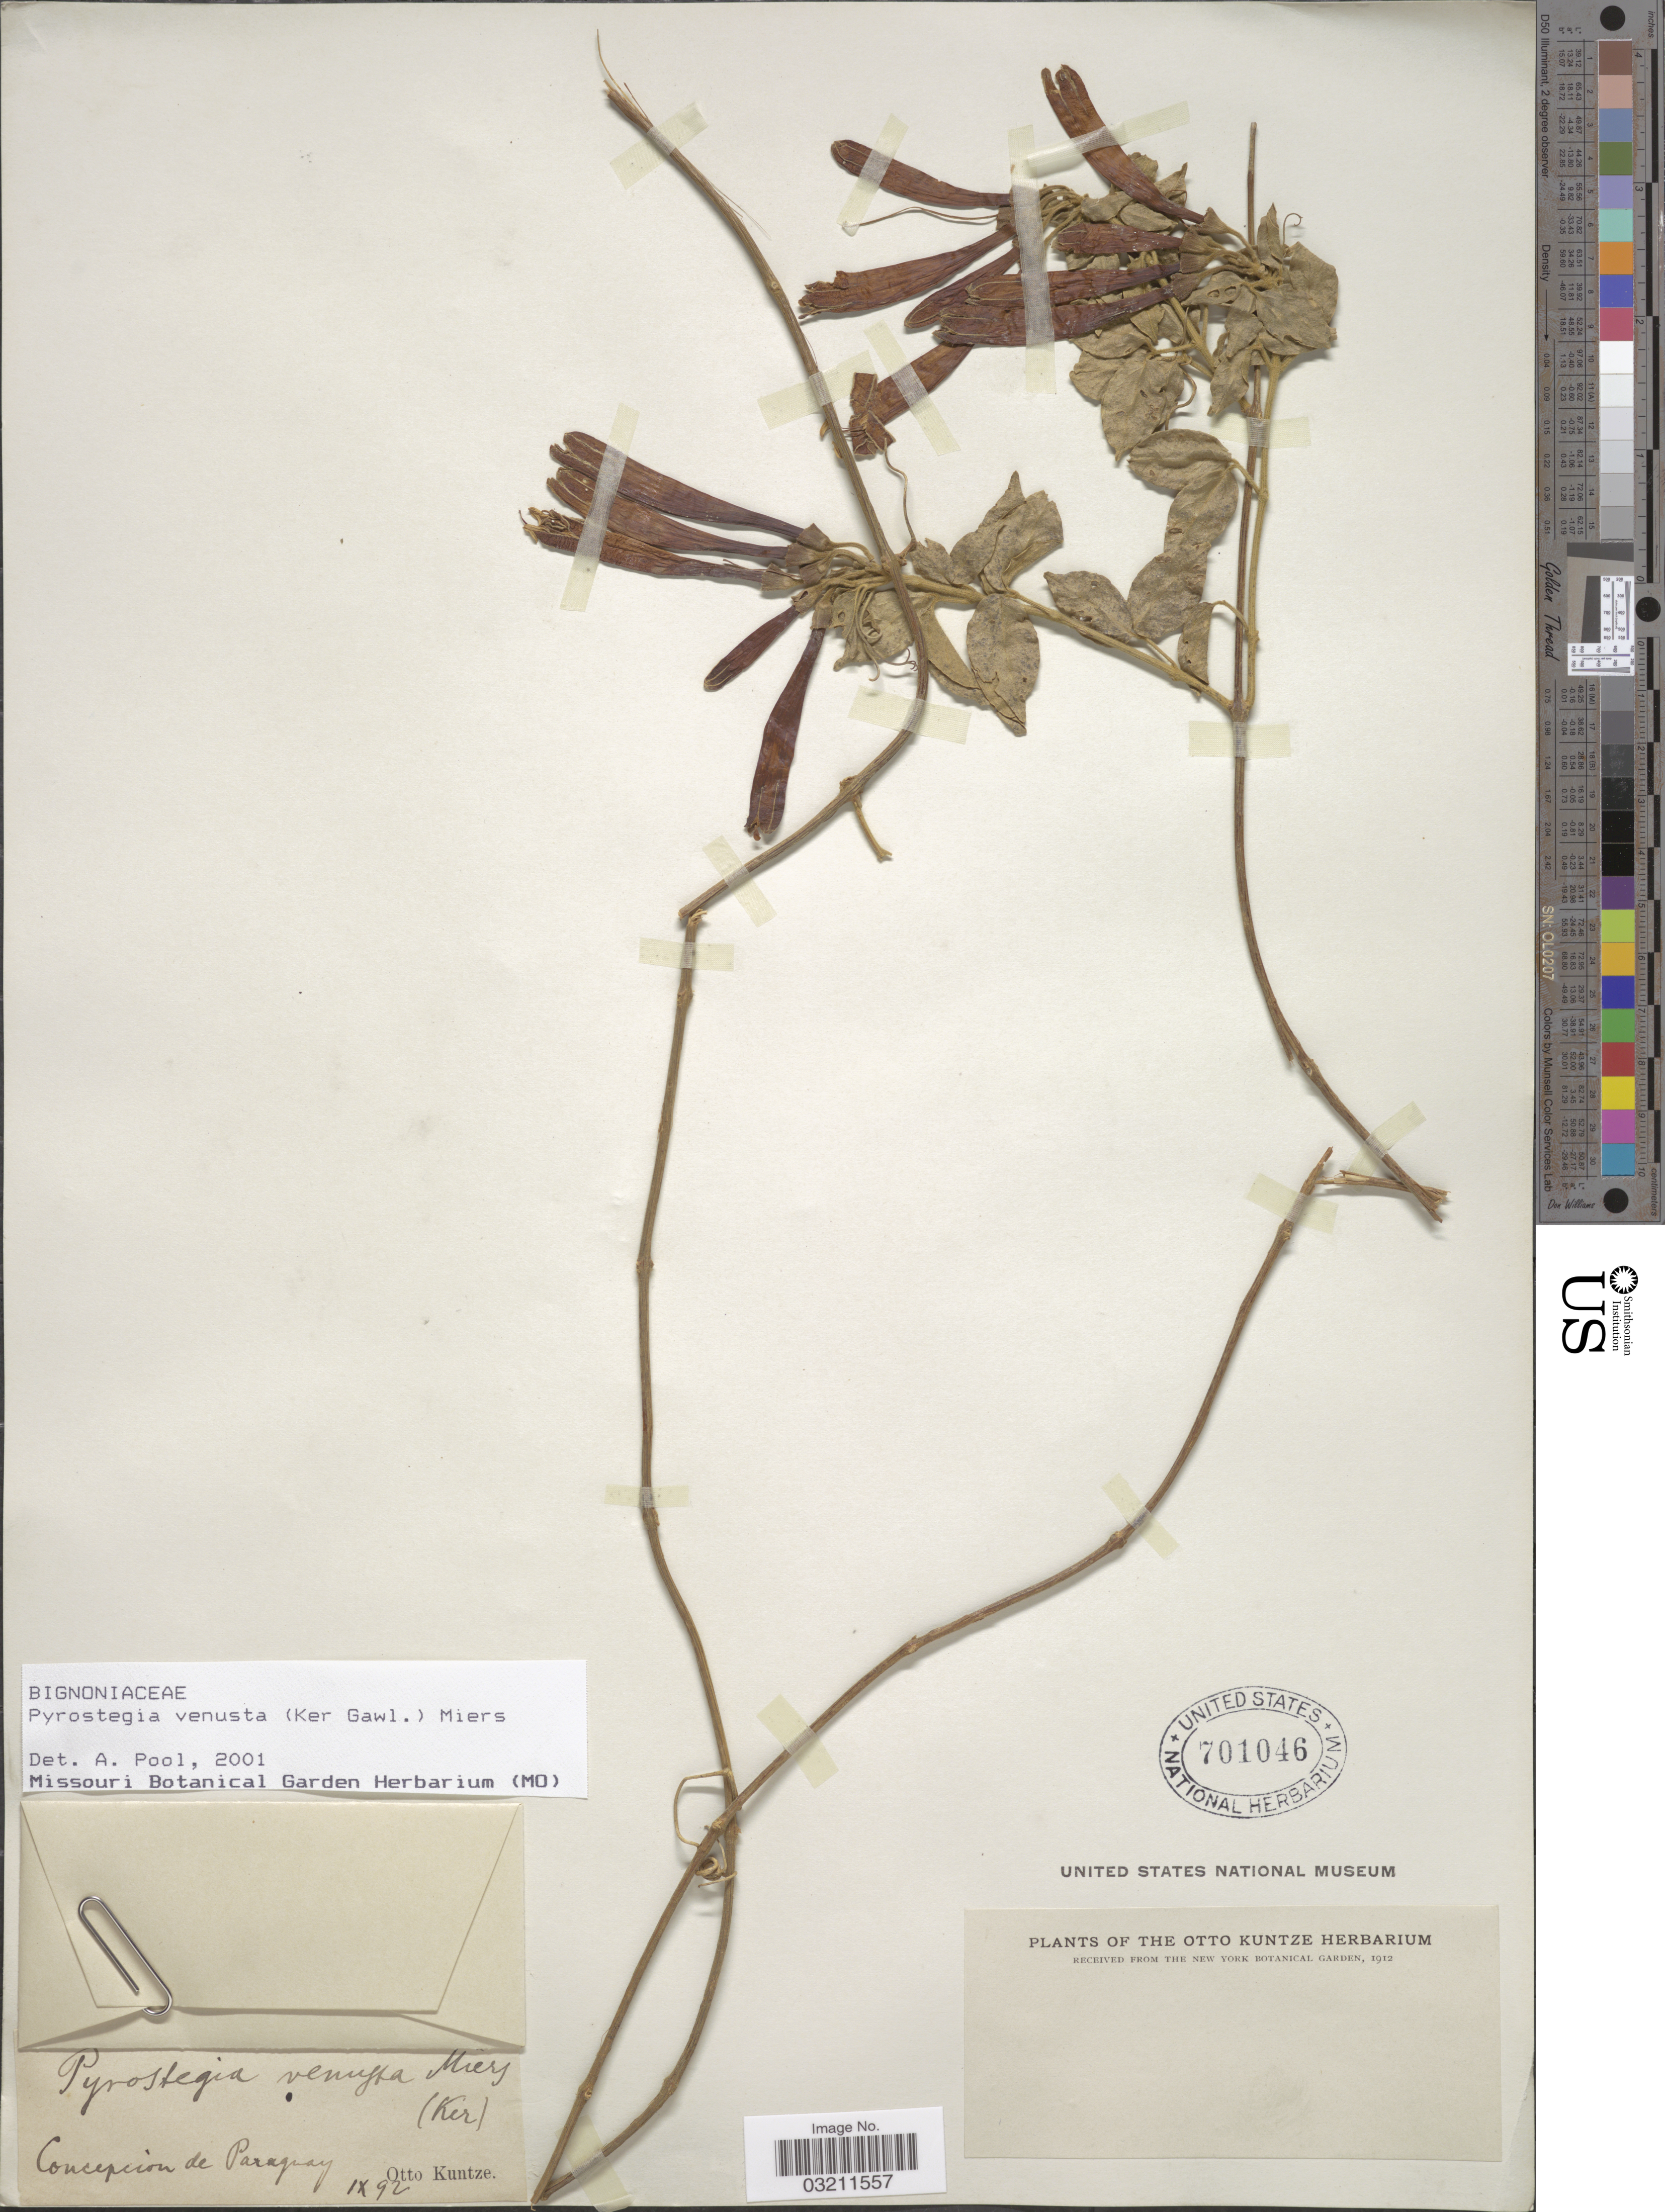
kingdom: Plantae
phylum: Tracheophyta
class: Magnoliopsida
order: Lamiales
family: Bignoniaceae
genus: Pyrostegia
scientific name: Pyrostegia venusta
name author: (Ker Gawl.) Miers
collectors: C.E.O. Kuntze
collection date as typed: Transcribed d/m/y: /9/92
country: Paraguay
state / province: Concepcion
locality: Concepcion de Paraguay.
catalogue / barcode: US 701046